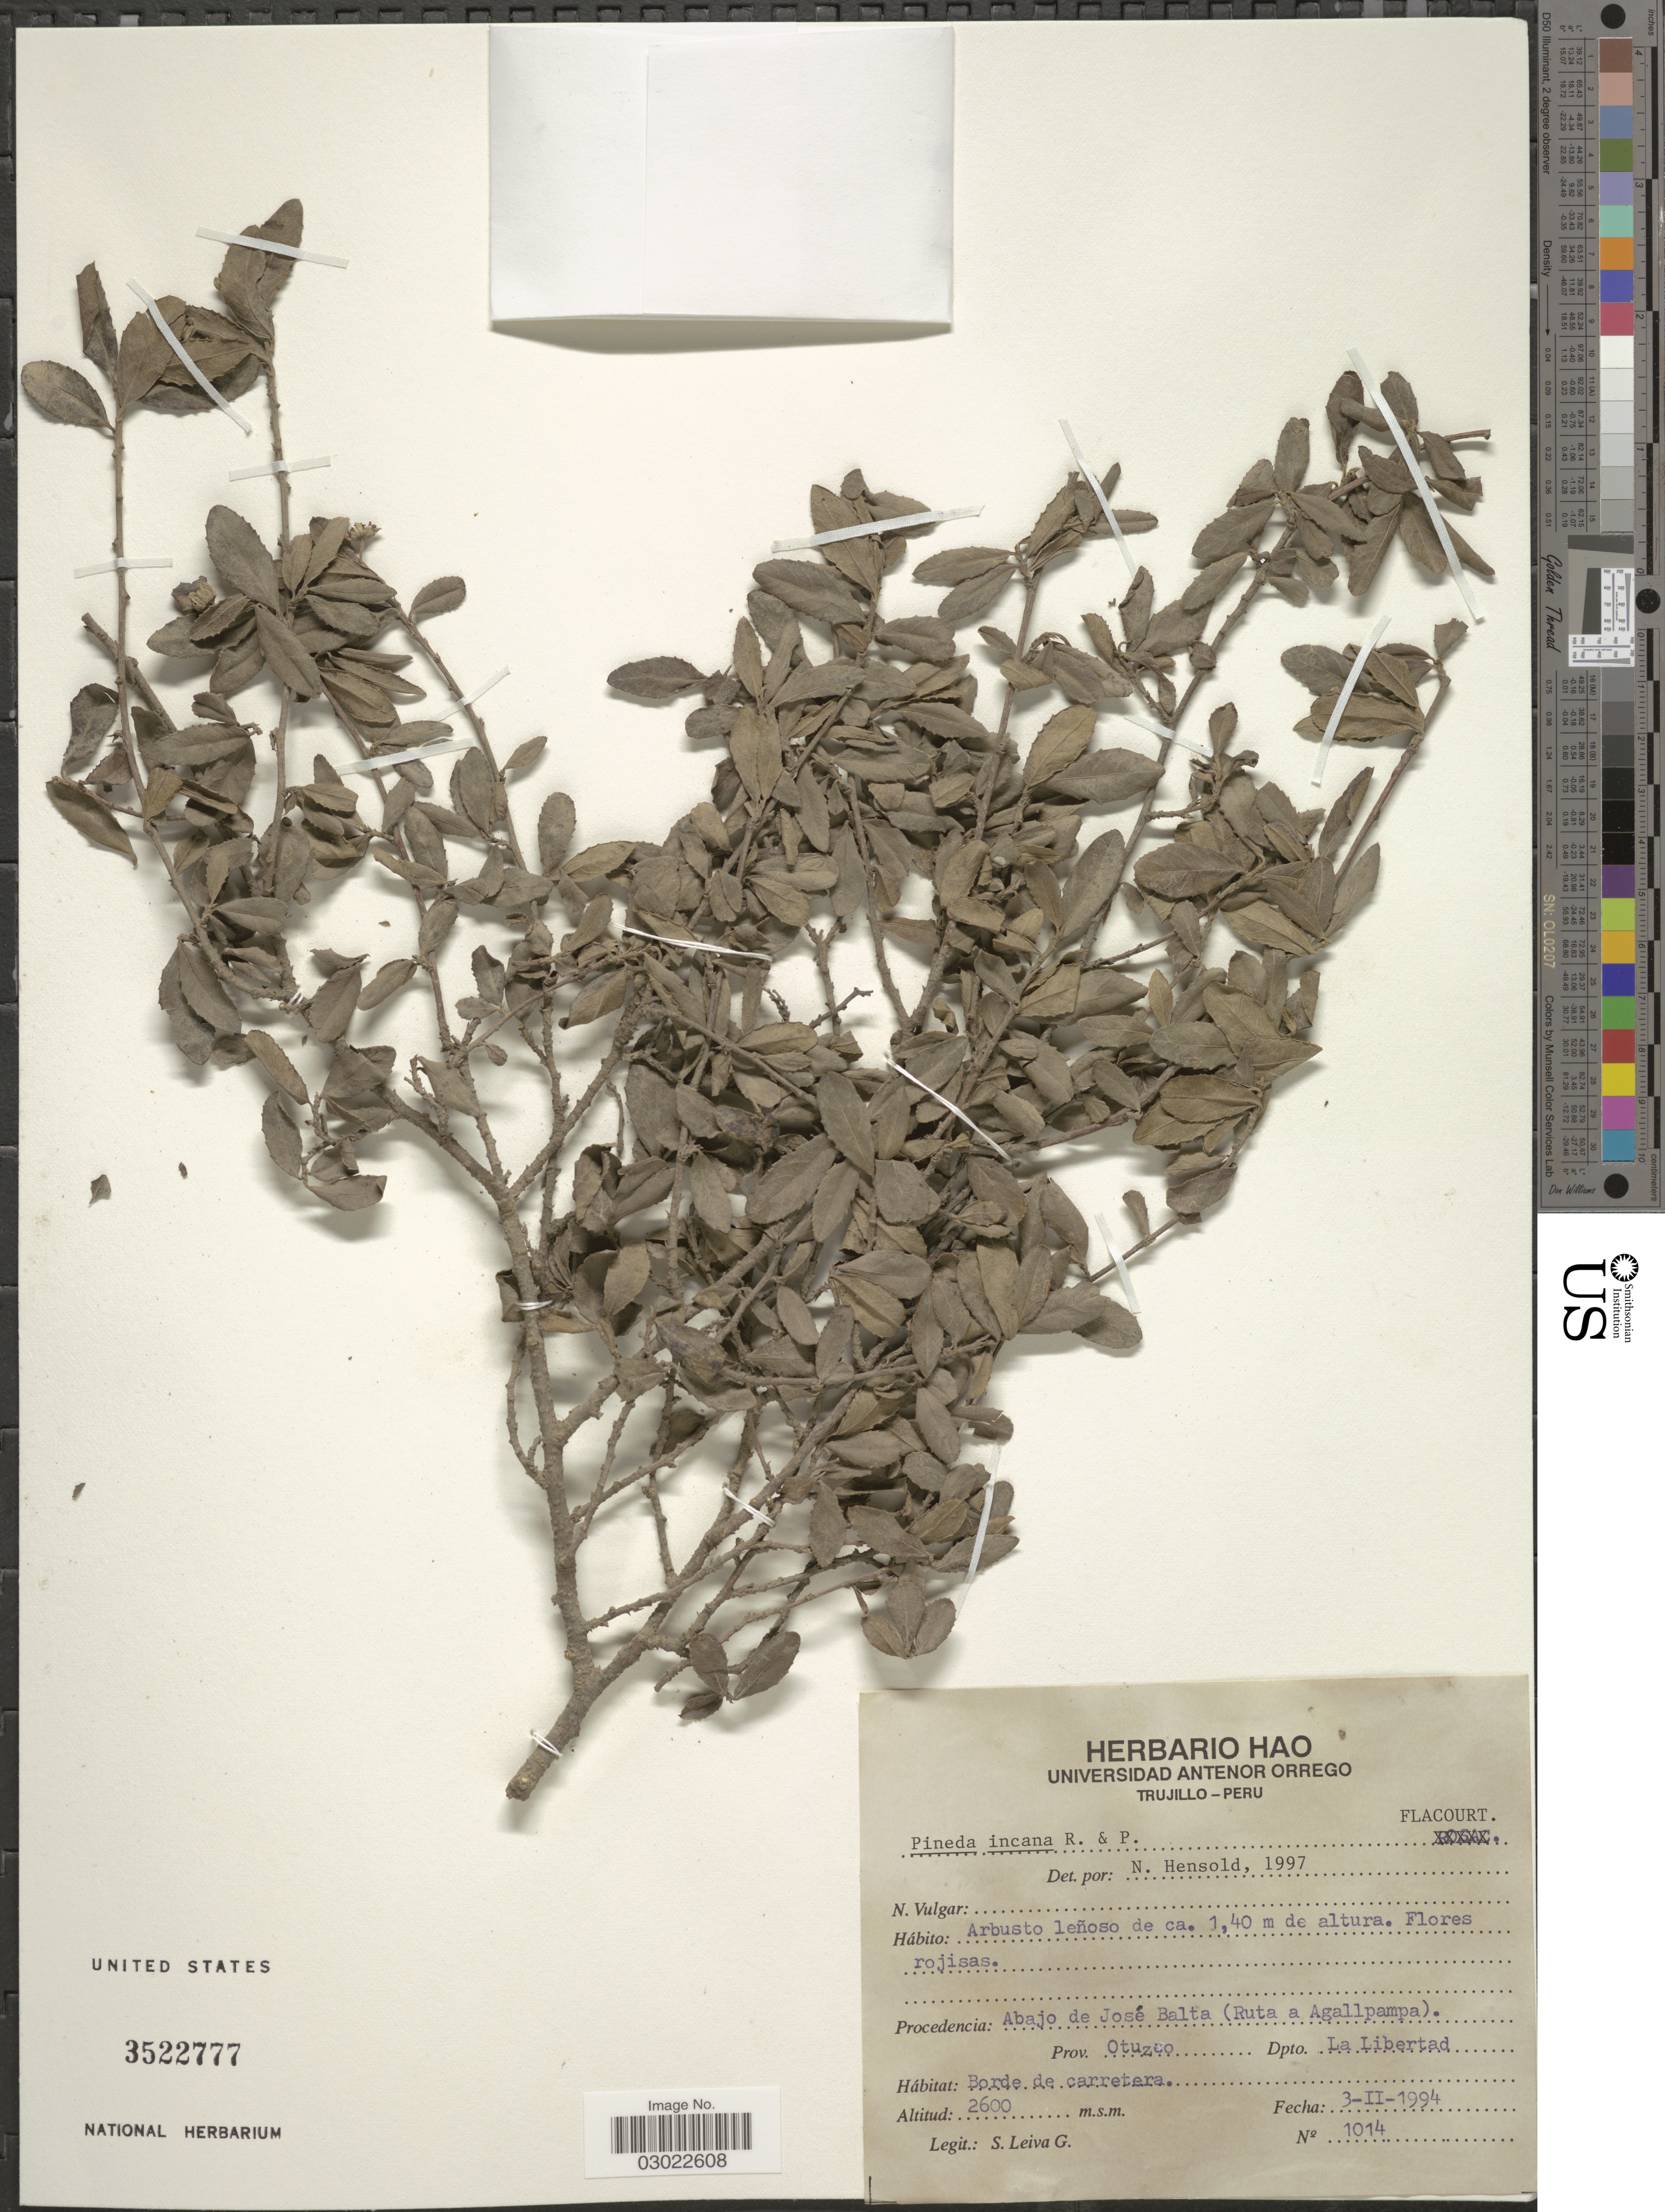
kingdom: Plantae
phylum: Tracheophyta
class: Magnoliopsida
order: Malpighiales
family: Salicaceae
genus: Pineda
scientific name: Pineda incana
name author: Ruiz & Pav.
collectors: S. Leiva G.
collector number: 1014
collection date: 1994-02-03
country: Peru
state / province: La Libertad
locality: Abajo de José Balta (Ruta a Agallpampa). Prov. Otuzco. Dpto. La Libertad.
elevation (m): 2600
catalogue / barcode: US 3522777